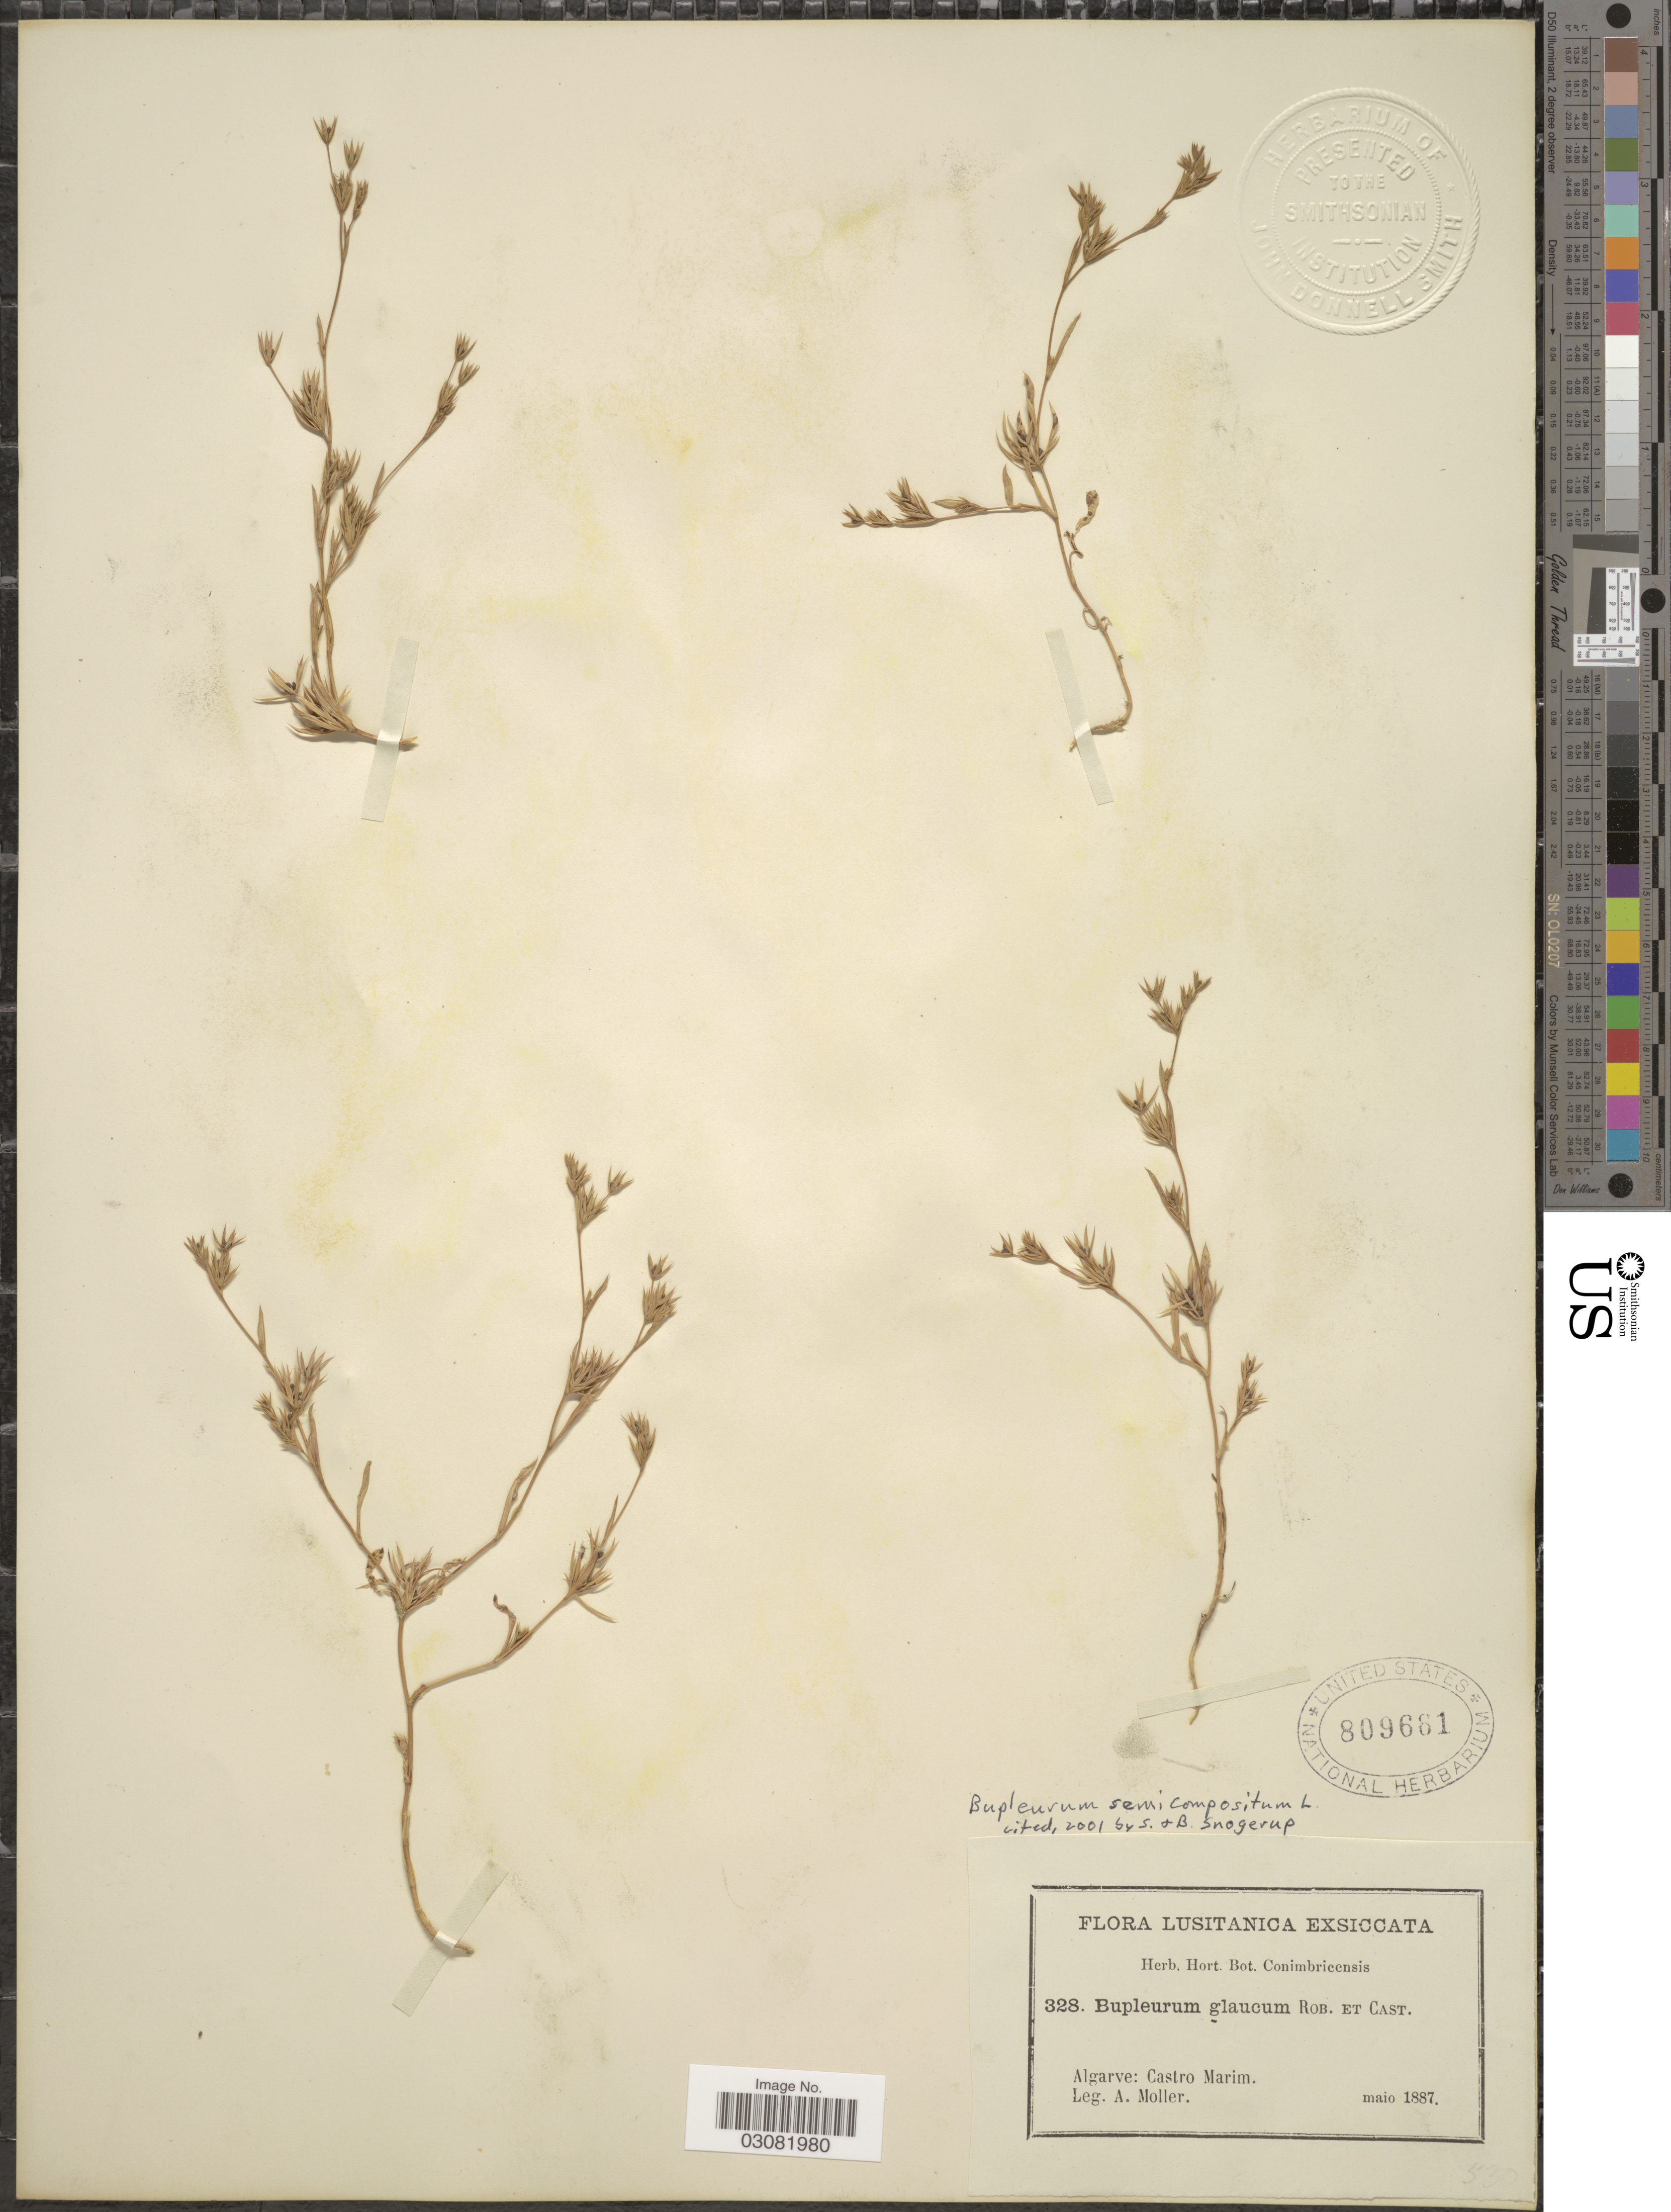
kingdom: Plantae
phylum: Tracheophyta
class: Magnoliopsida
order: Apiales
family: Apiaceae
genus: Bupleurum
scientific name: Bupleurum semicompositum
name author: L.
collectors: A. Moller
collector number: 328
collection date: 1887-05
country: Portugal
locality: Lusitanica. Algarve: Castro Marim.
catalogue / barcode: US 809661